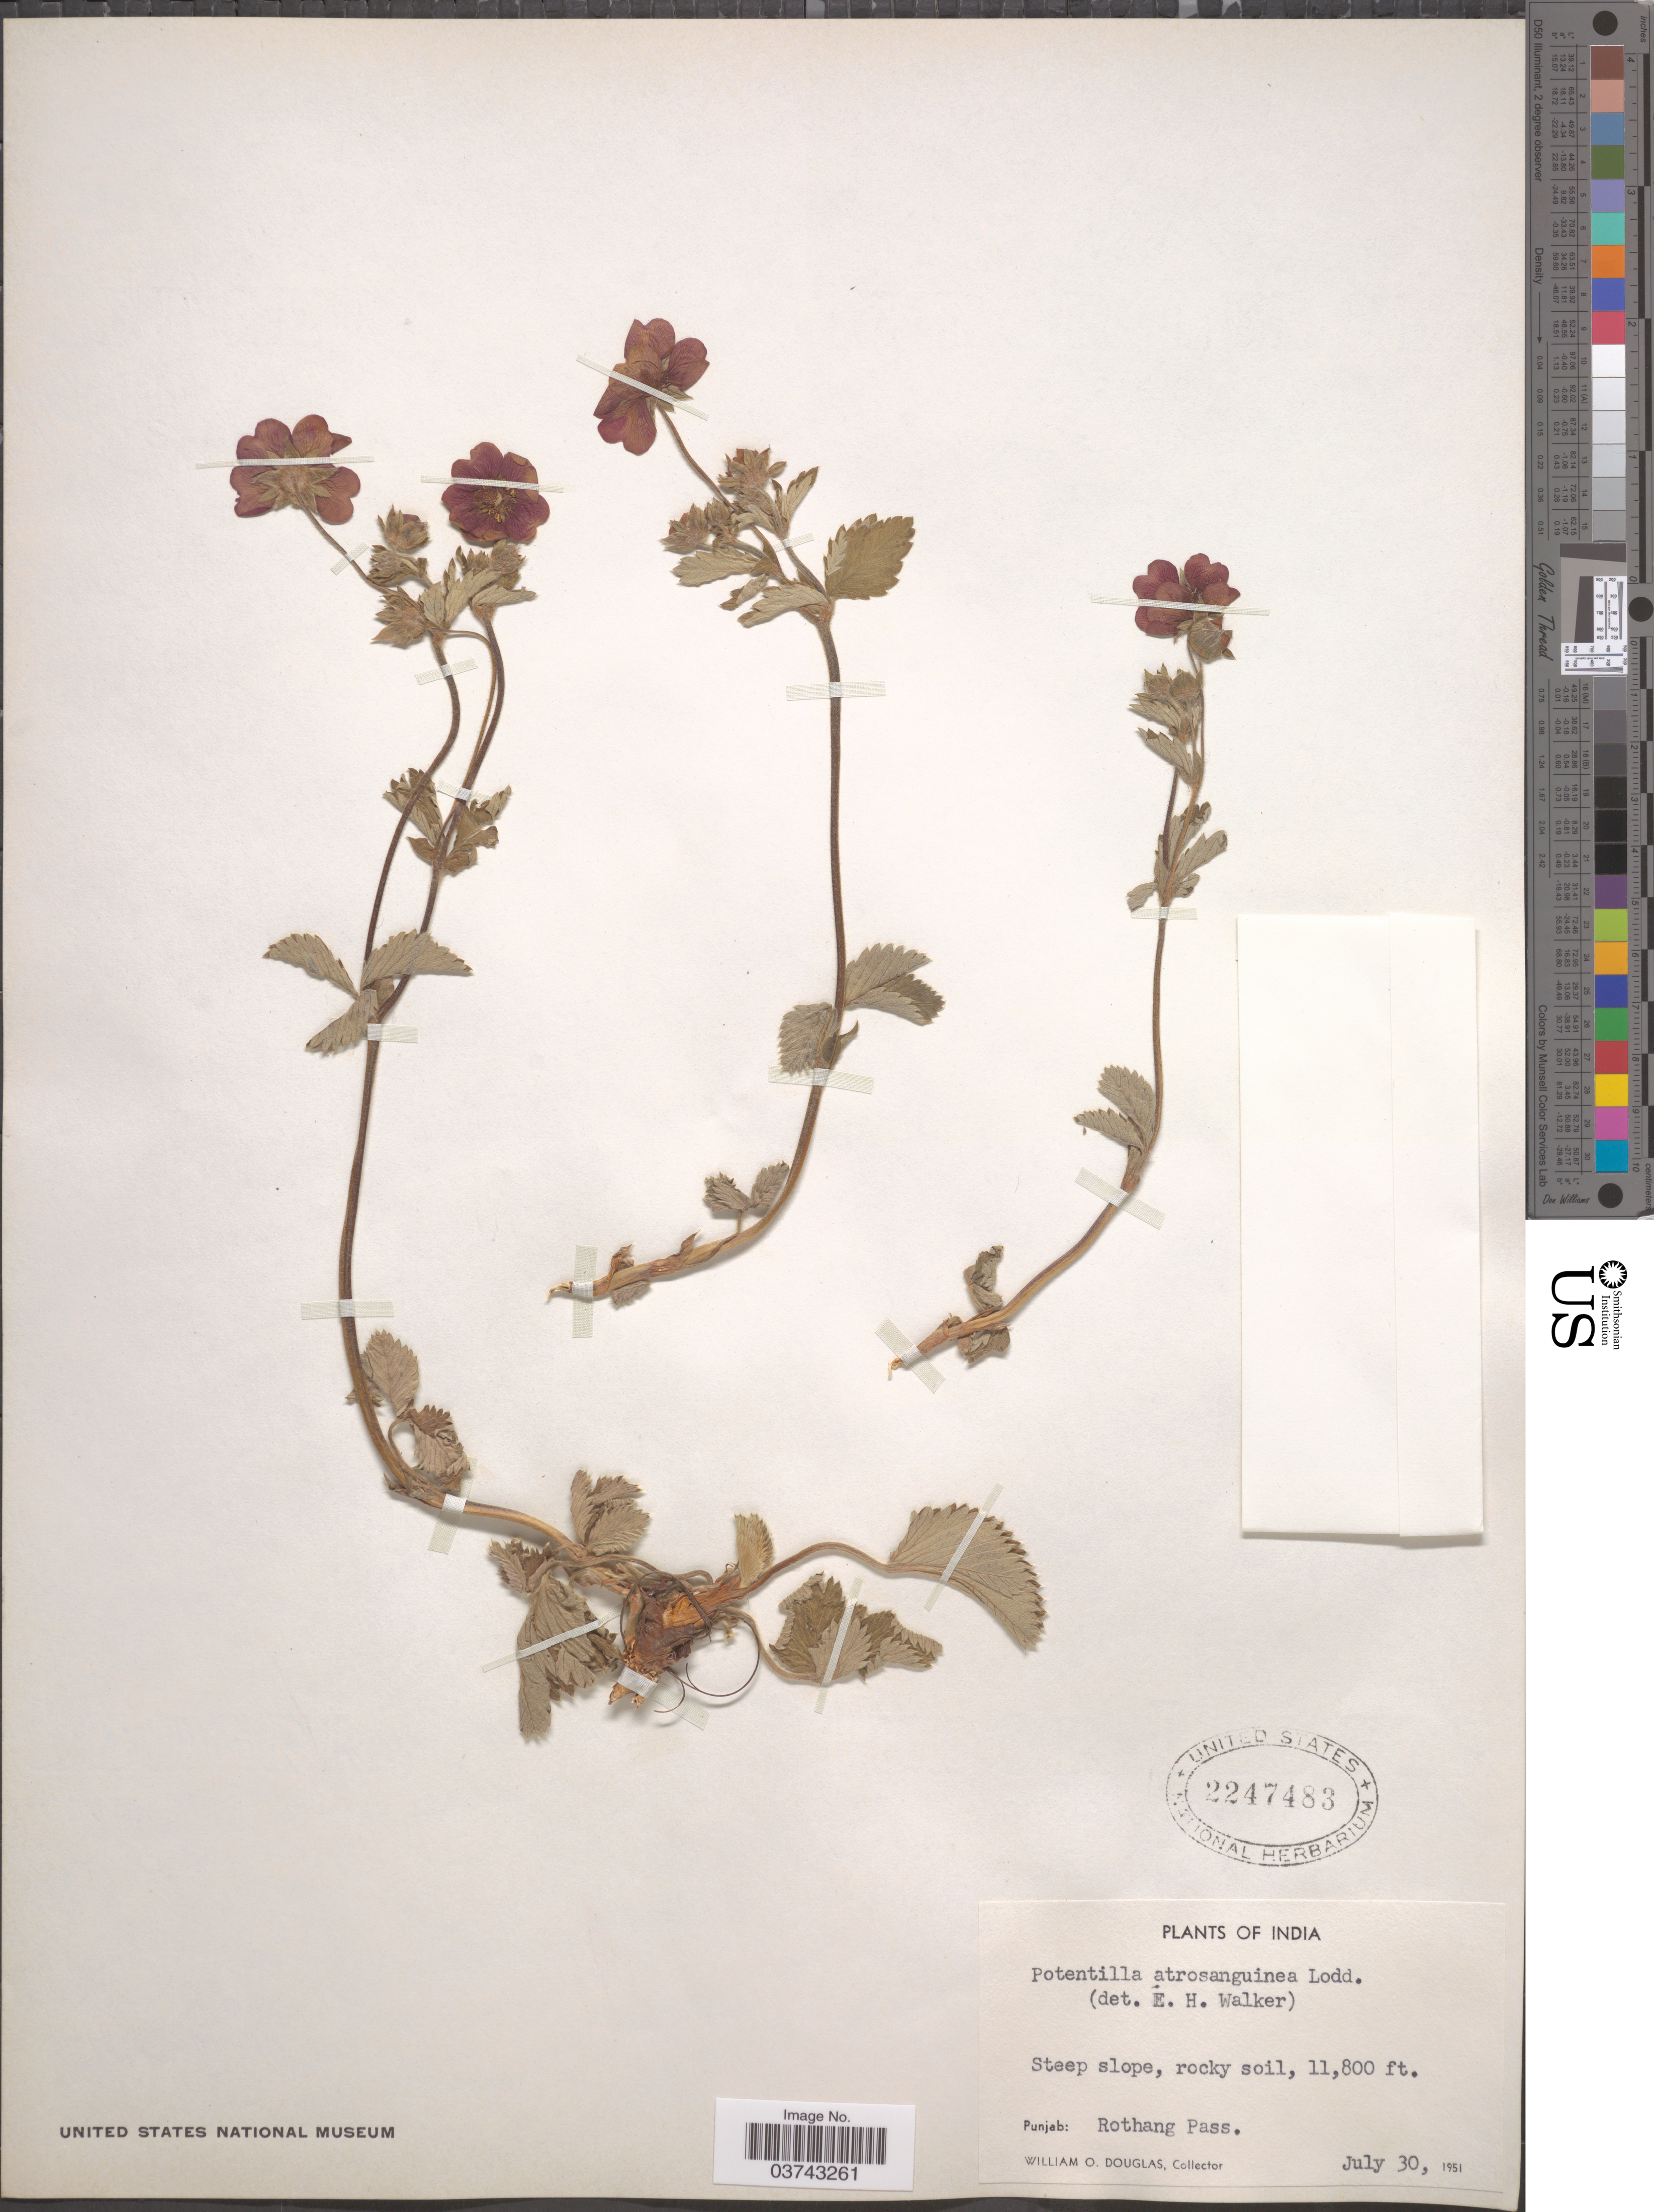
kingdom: Plantae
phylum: Tracheophyta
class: Magnoliopsida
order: Rosales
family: Rosaceae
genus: Potentilla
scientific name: Potentilla atrosanguinea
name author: G. Lodd. ex D. Don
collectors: W. Douglas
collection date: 1951-07-30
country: India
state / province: Punjab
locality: Rothang Pass.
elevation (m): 3597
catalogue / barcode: US 2247483